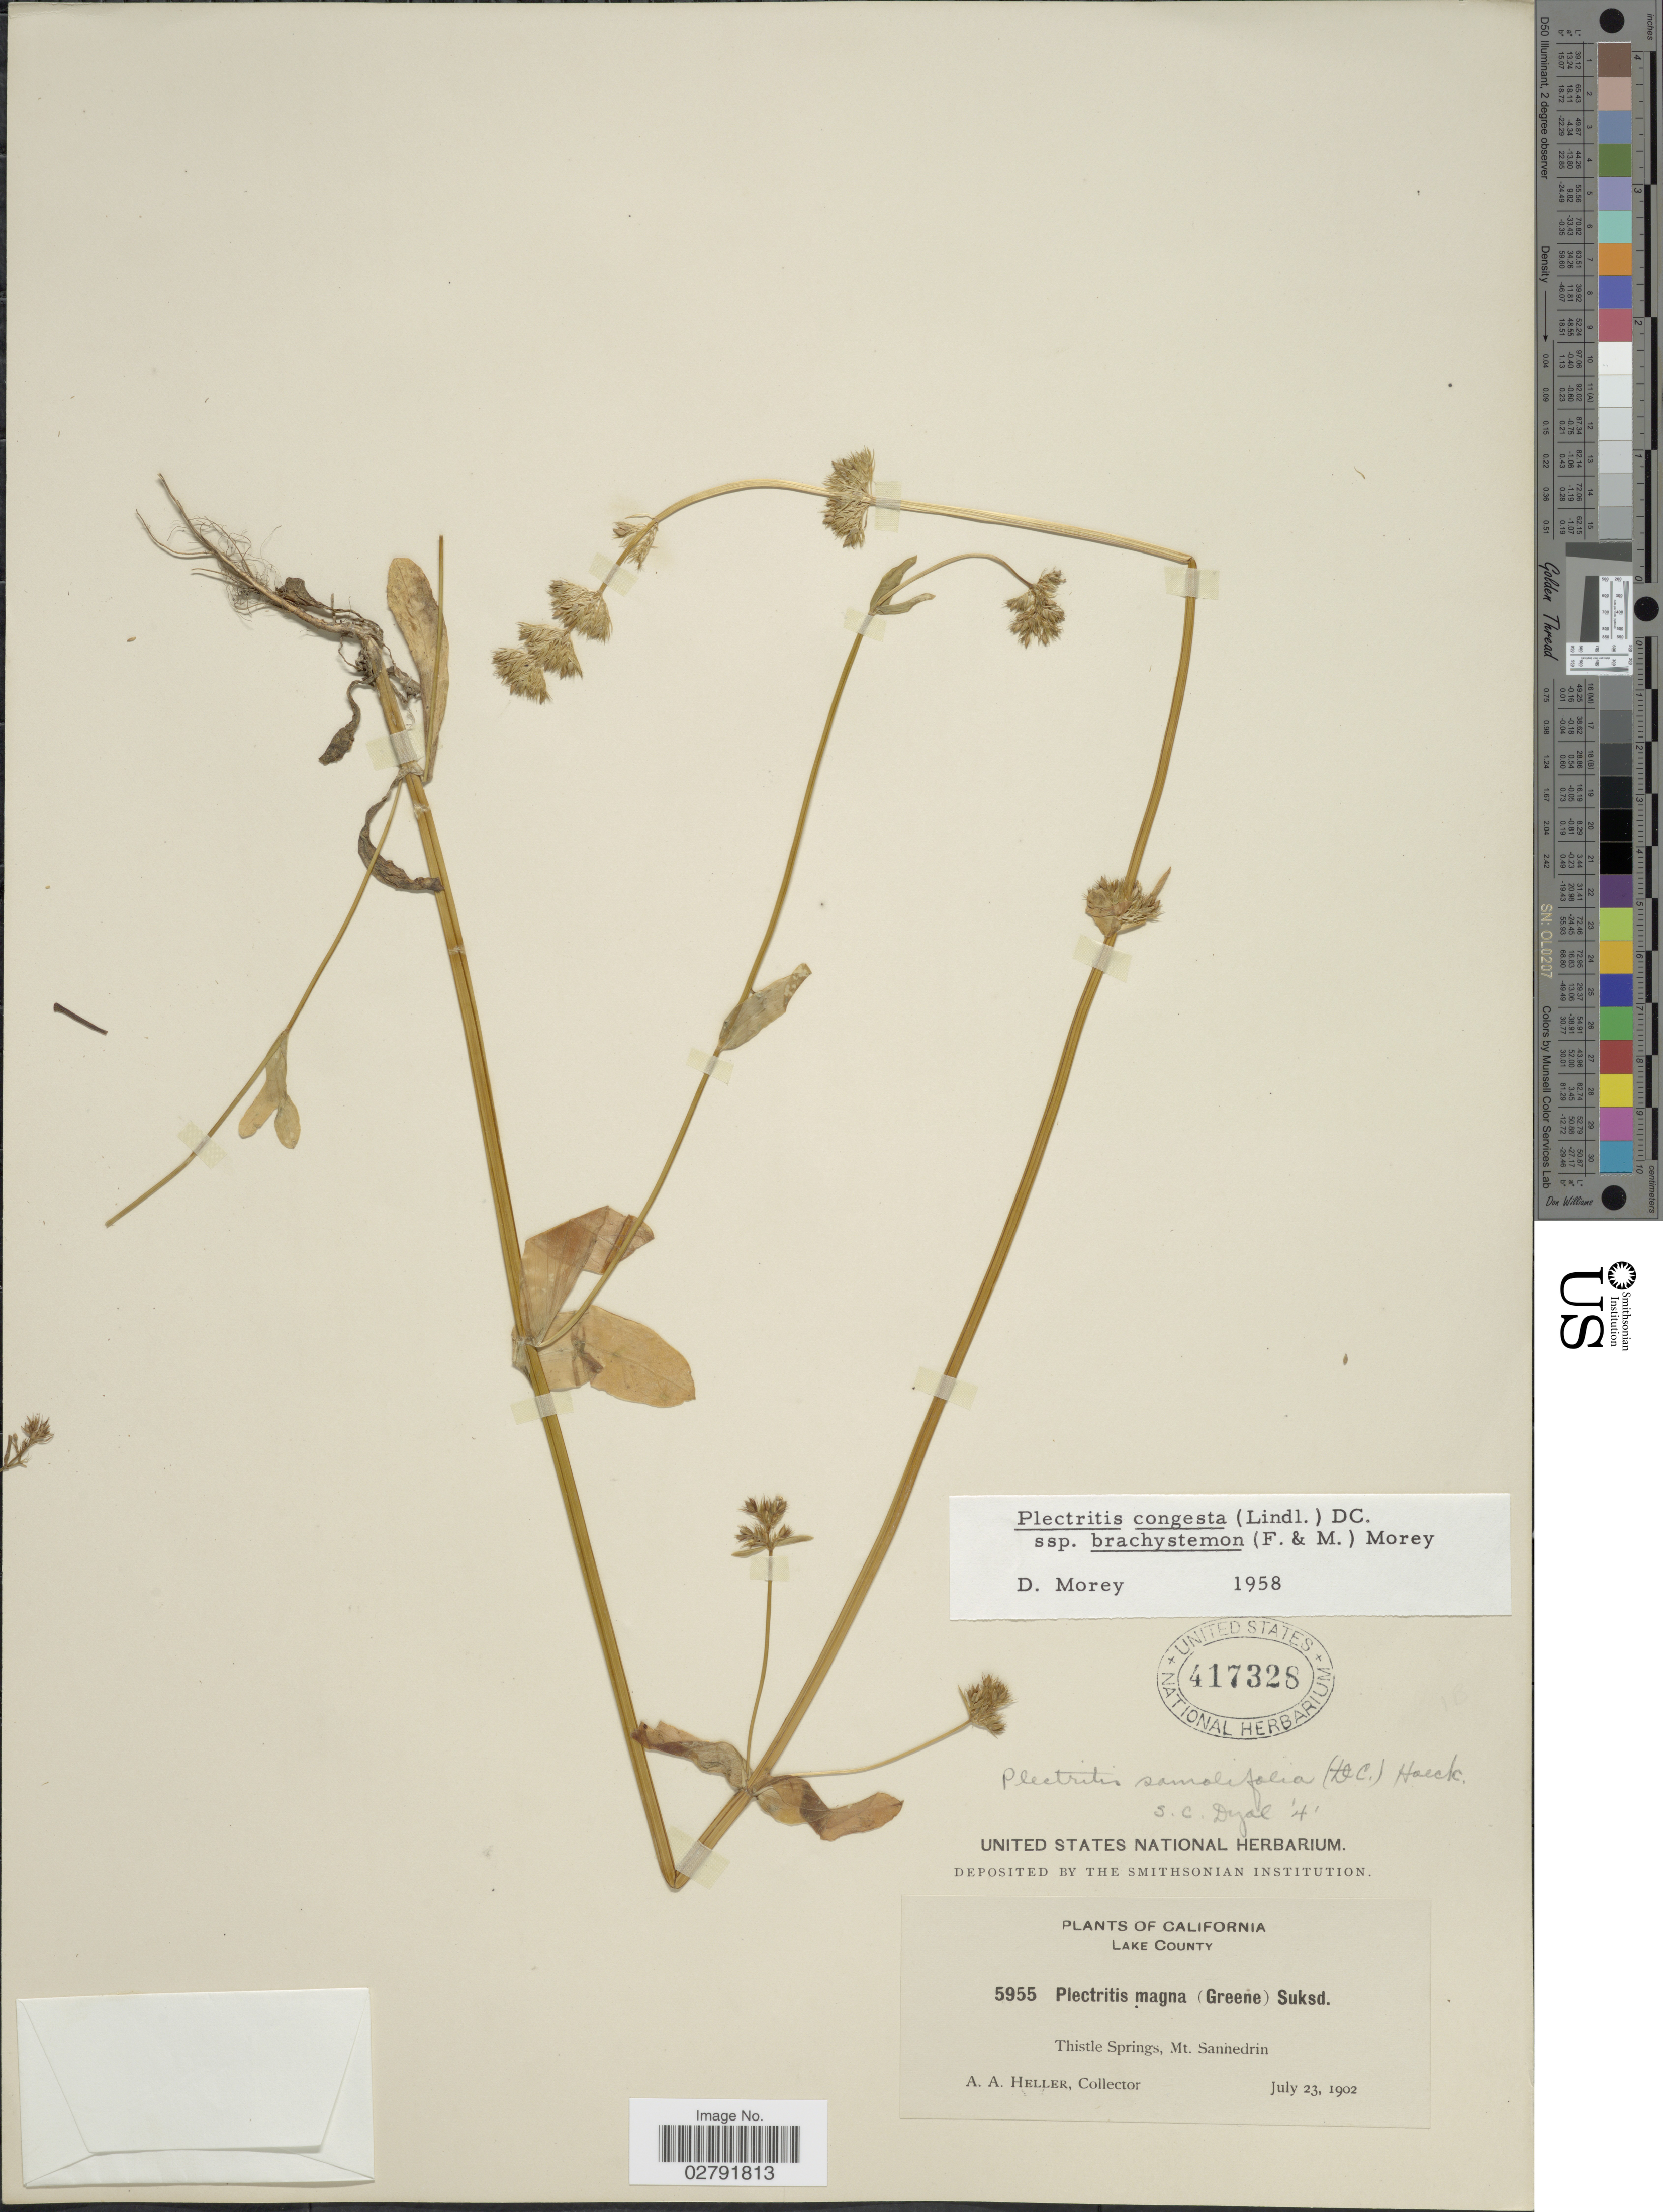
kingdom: Plantae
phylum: Tracheophyta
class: Magnoliopsida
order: Dipsacales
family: Caprifoliaceae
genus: Plectritis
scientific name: Plectritis congesta subsp. brachystemon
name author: (Fisch. & C.A. Mey.) Morey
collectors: A. A. Heller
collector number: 5955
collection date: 1902-07-23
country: United States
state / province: California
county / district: Lake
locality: Lake County. Thistle Springs, Mt. Sanhedrin.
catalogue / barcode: US 417328